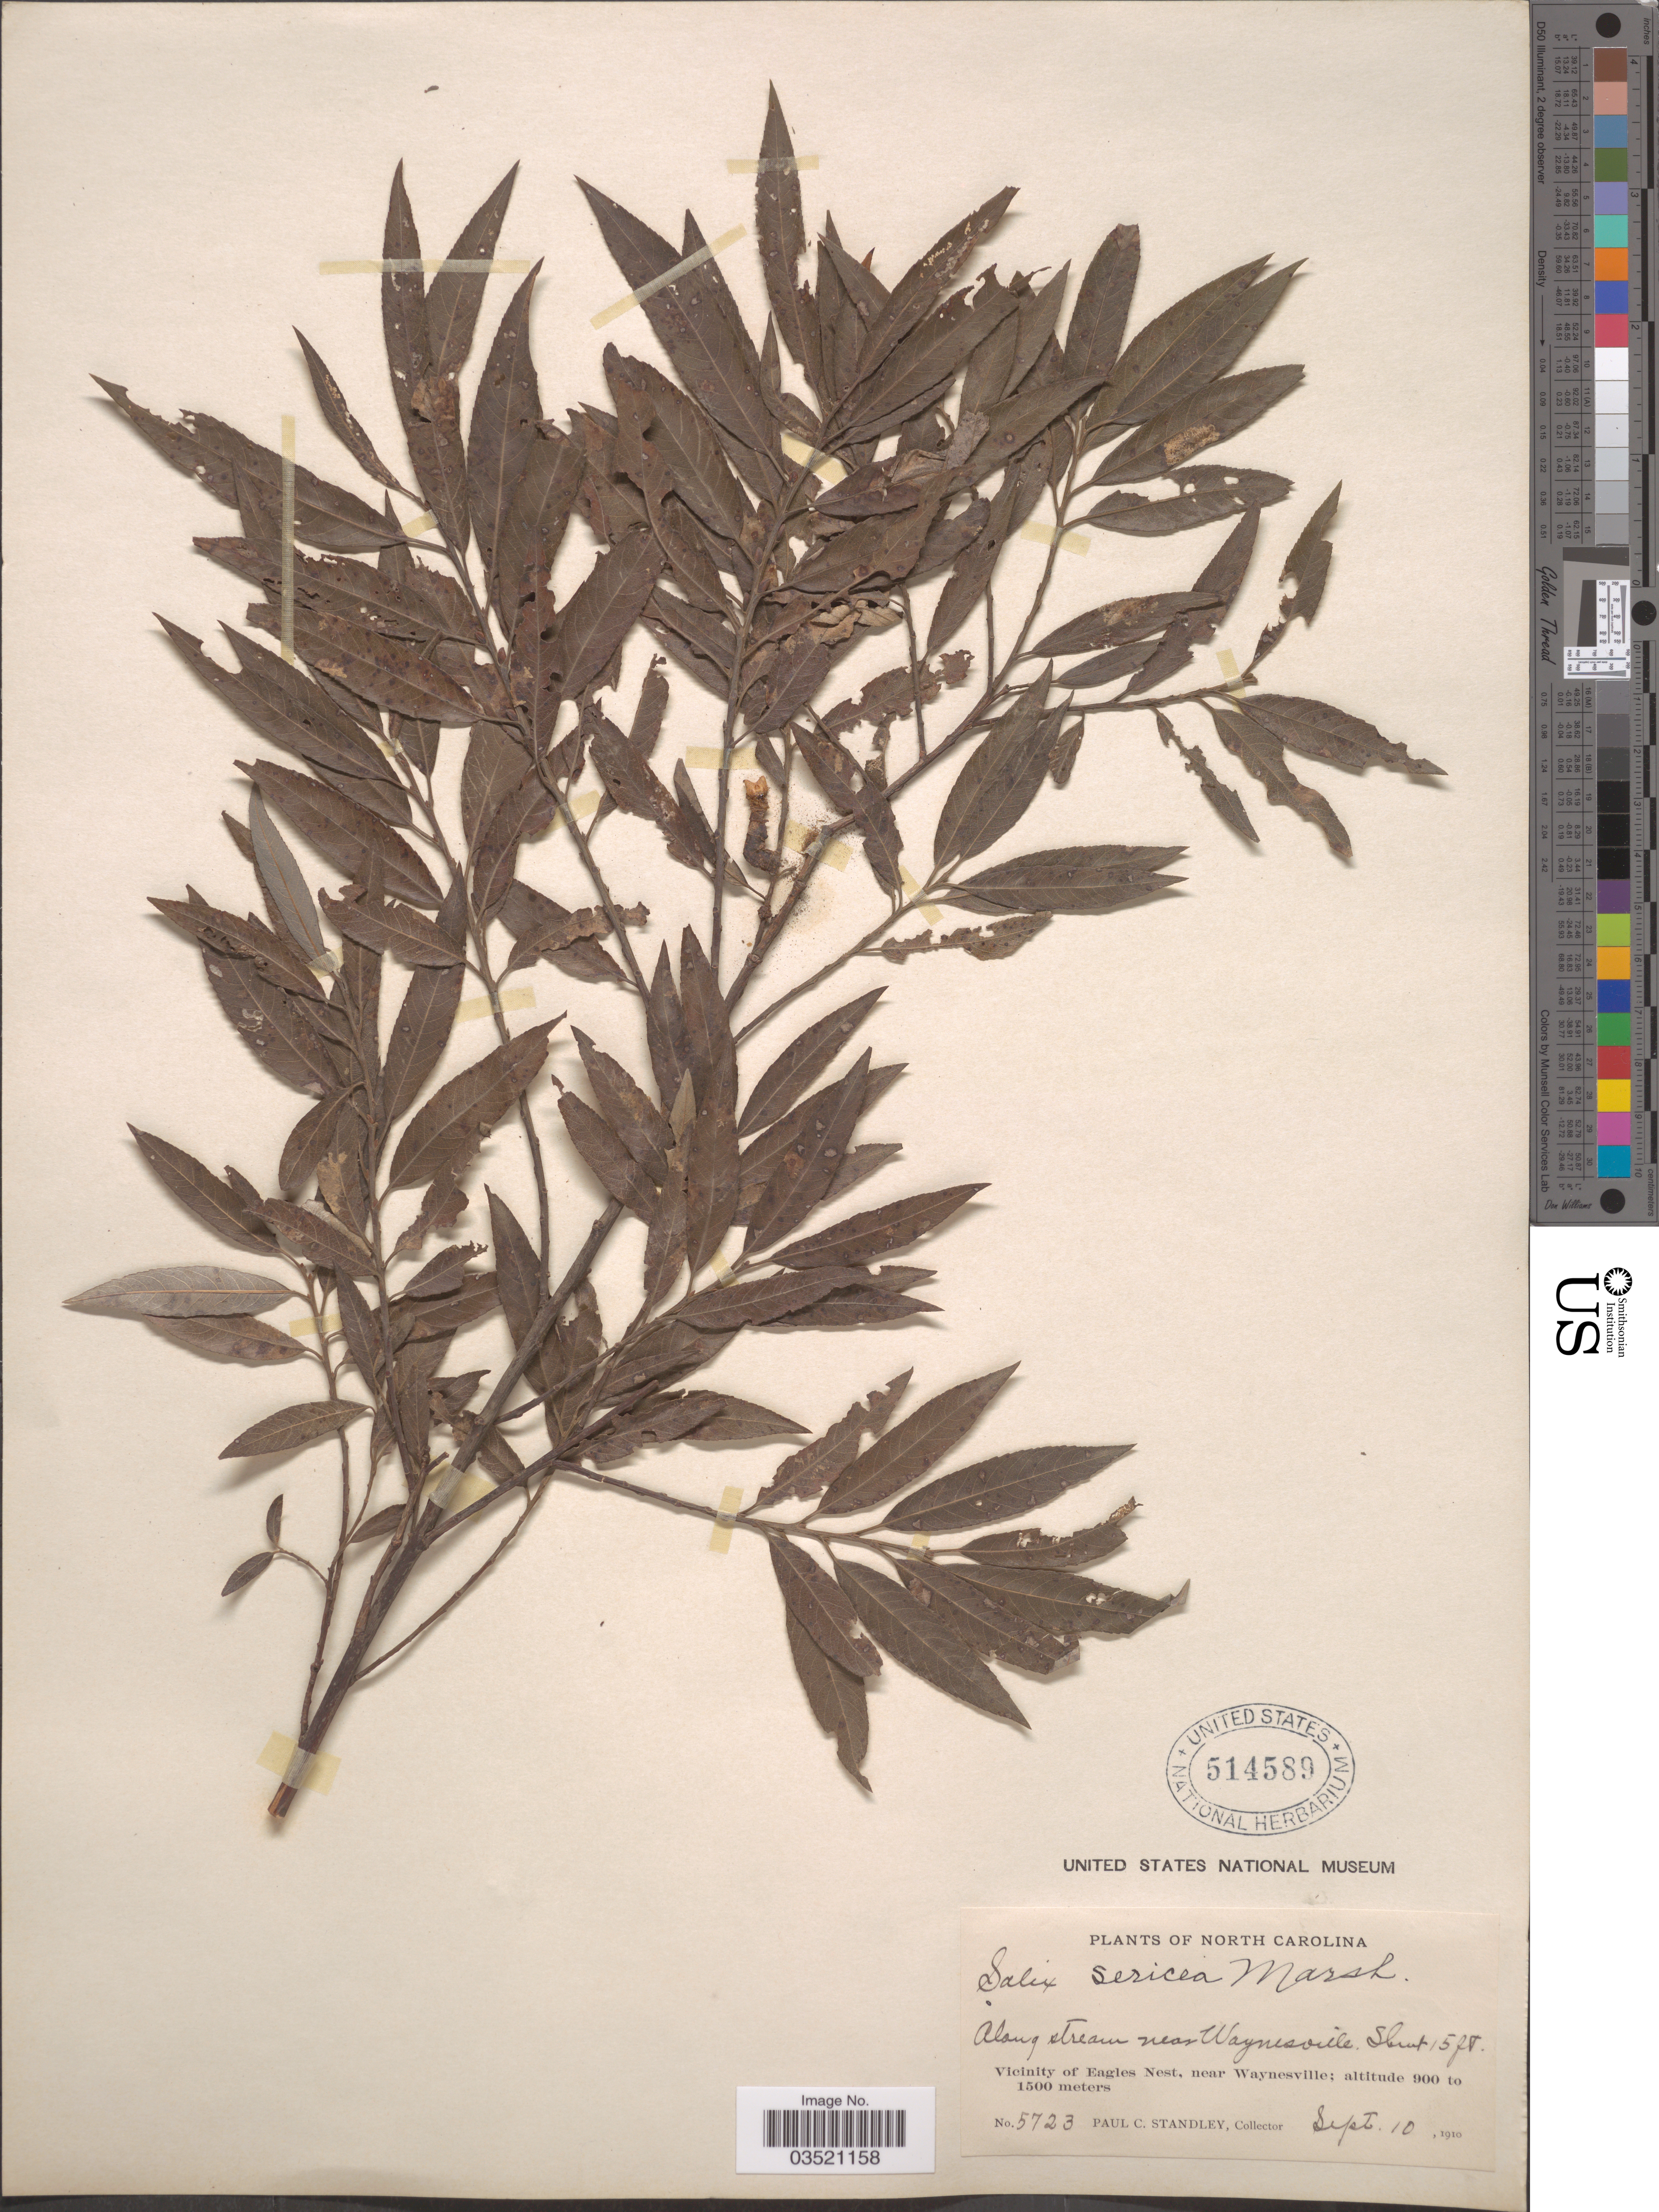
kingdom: Plantae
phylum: Tracheophyta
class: Magnoliopsida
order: Malpighiales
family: Salicaceae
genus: Salix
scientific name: Salix sericea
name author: Marshall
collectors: P. C. Standley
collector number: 5723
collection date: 1910-09-10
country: United States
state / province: North Carolina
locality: Along stream near Waynesville. Vicinity of Eagles Nest, near Waynesville.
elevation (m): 900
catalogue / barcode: US 514589